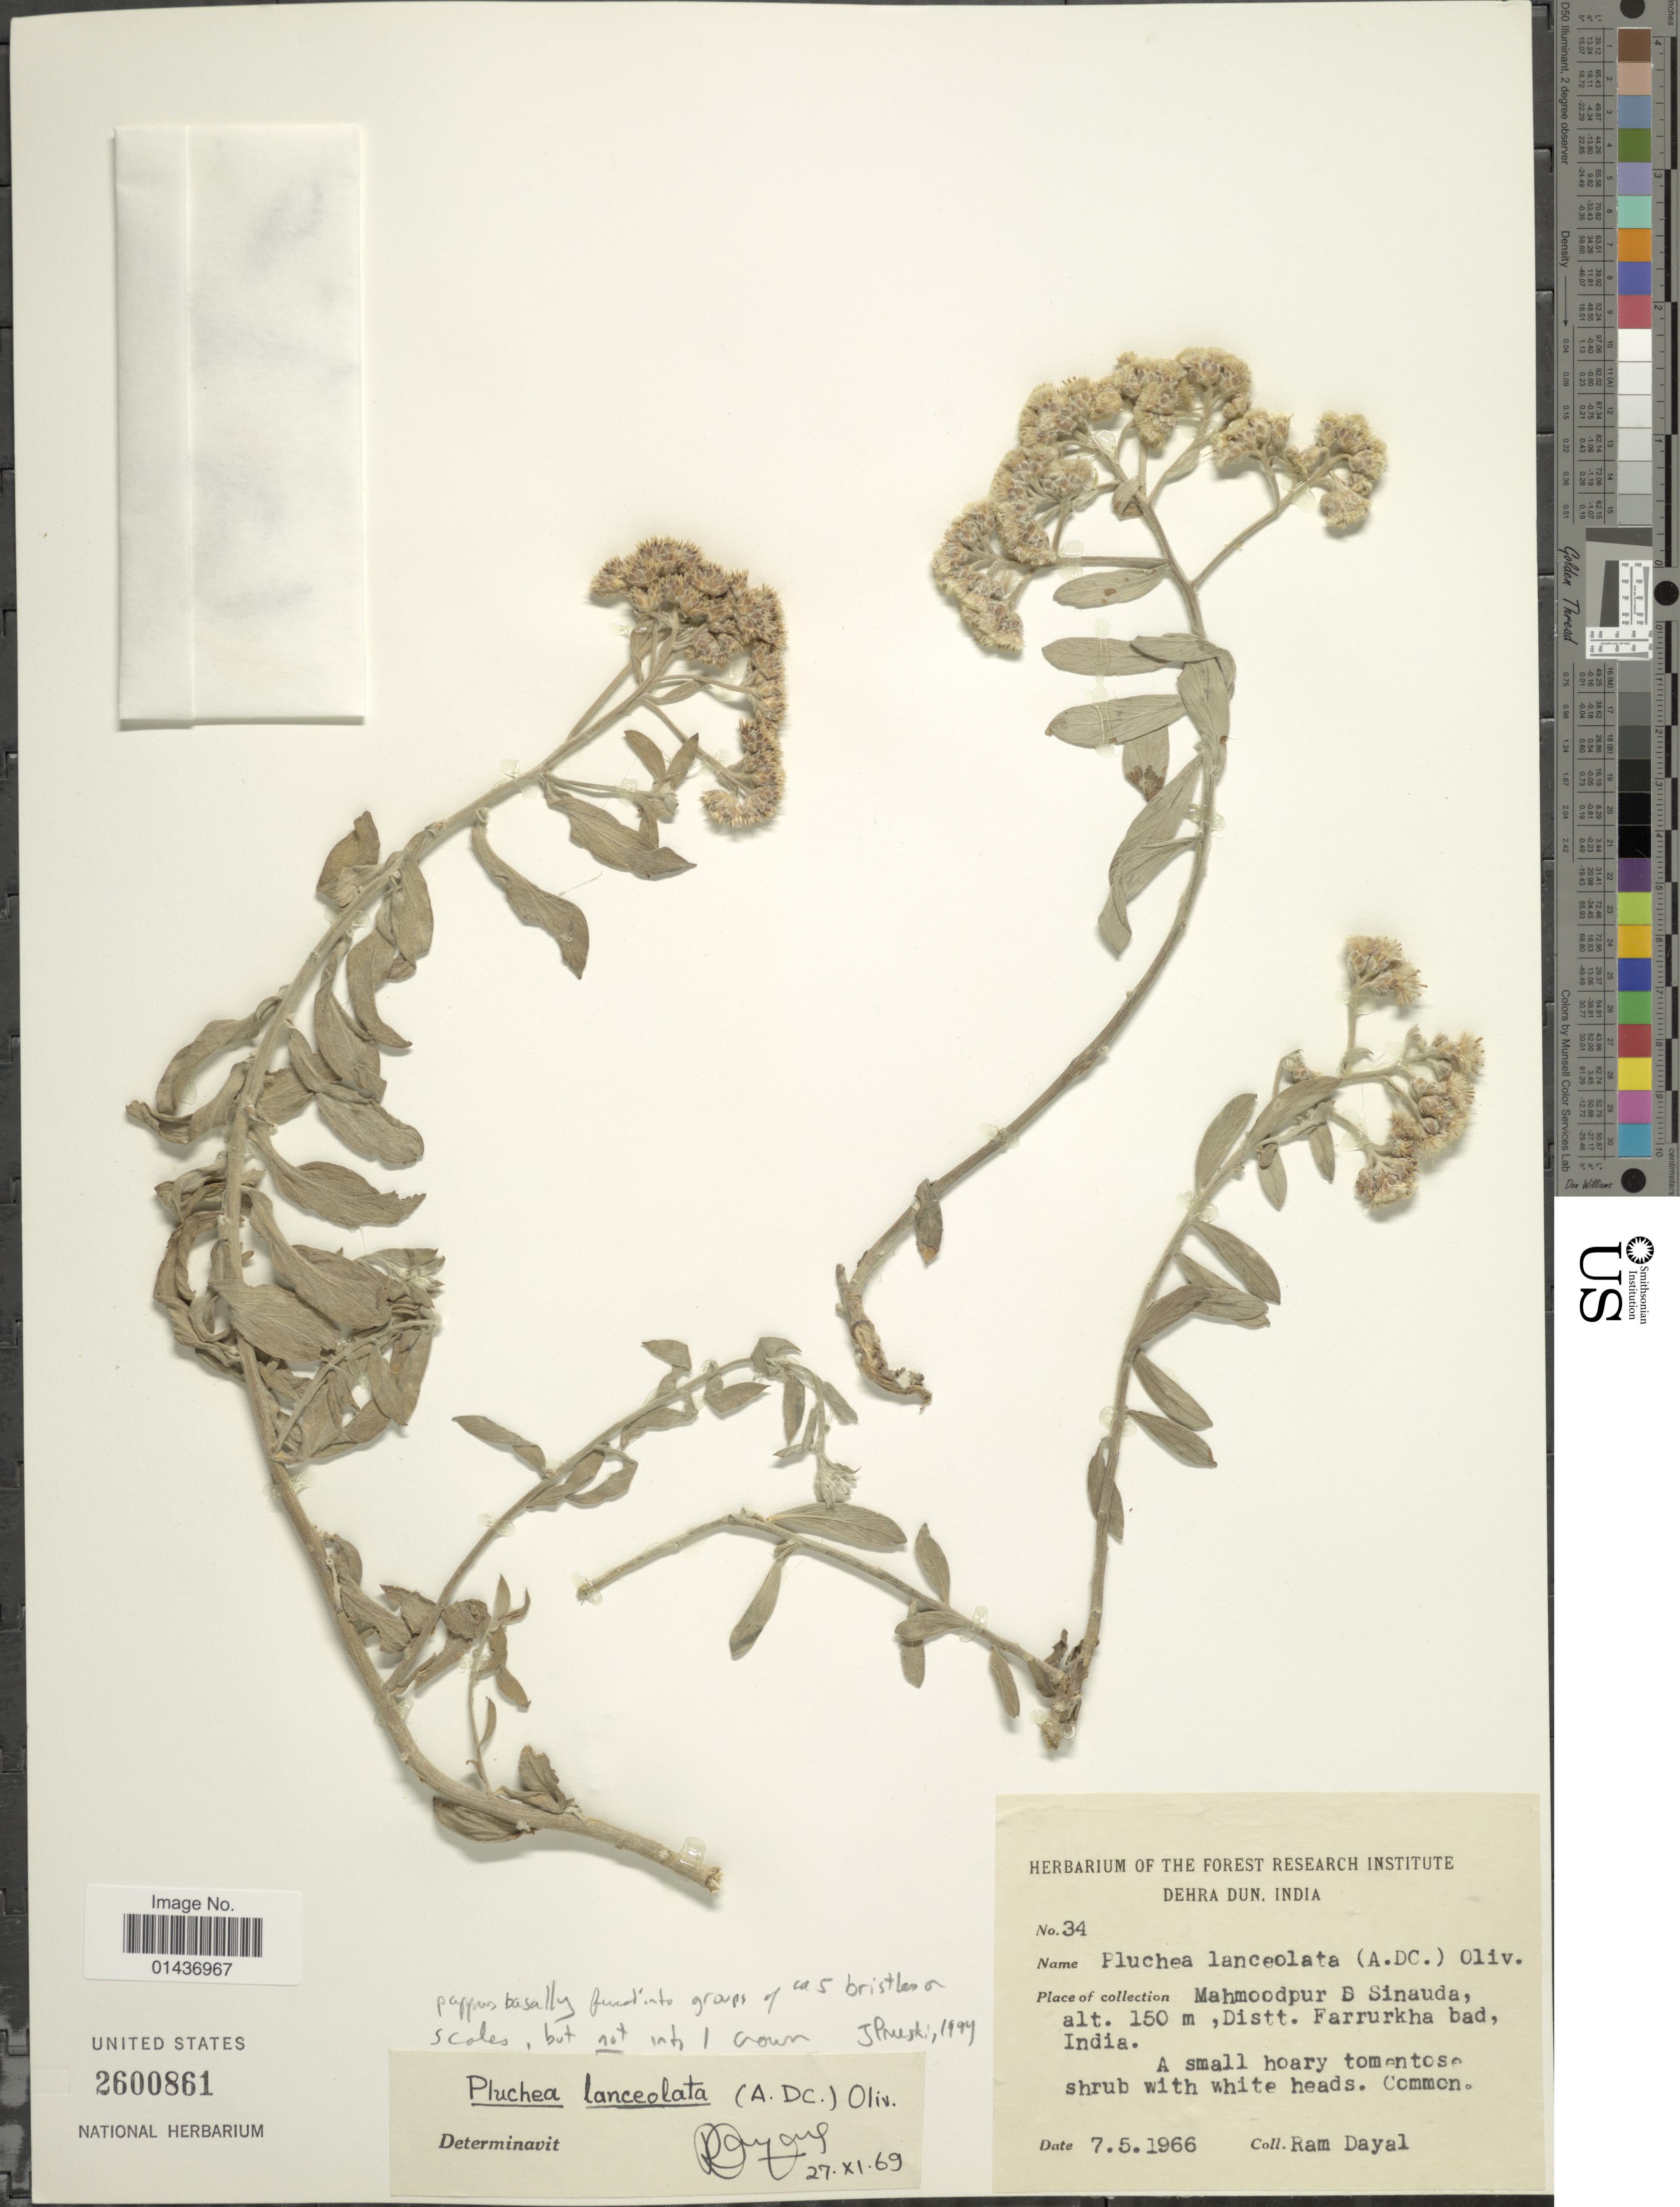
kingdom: Plantae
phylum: Tracheophyta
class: Magnoliopsida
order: Asterales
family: Asteraceae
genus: Pluchea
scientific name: Pluchea lanceolata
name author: (DC.) C.B. Clarke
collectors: R. Dayal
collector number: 34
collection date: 1966-05-07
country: India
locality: Dehra Dun, Mahmoodpur S Sinauda, Distt. Farrurkha bad, India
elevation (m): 150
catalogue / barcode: US 2600861